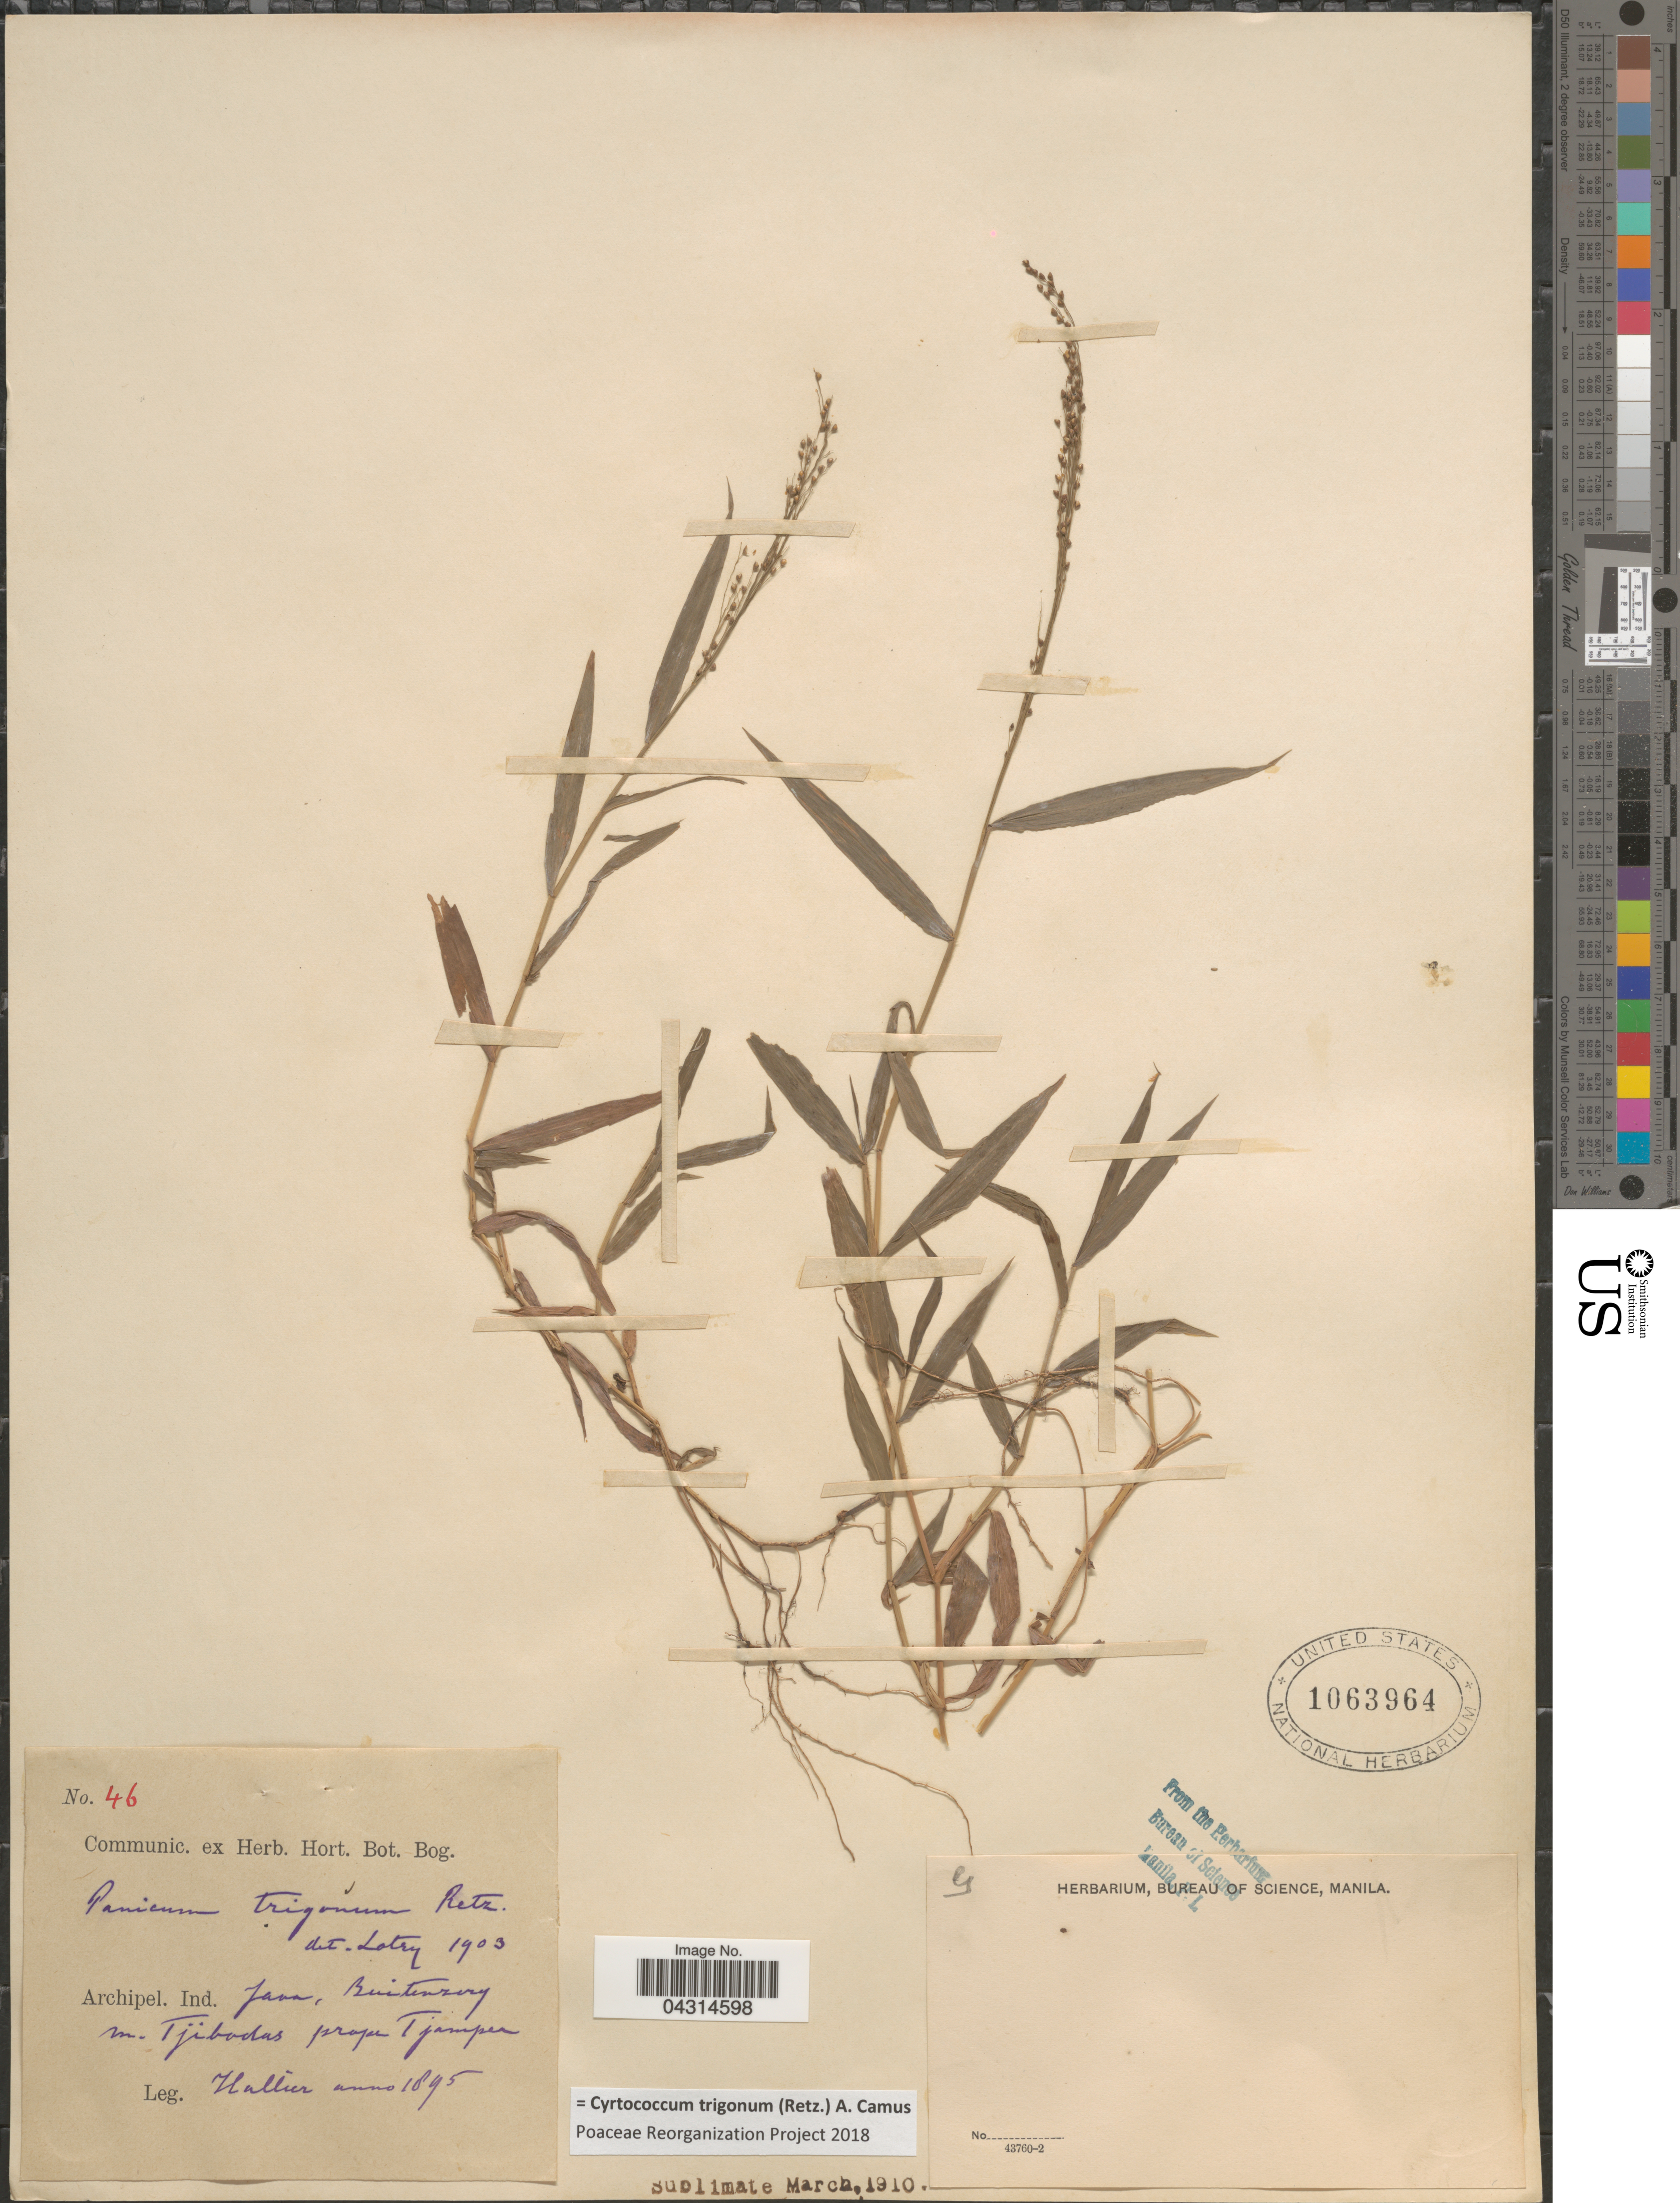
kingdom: Plantae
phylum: Tracheophyta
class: Liliopsida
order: Poales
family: Poaceae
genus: Cyrtococcum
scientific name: Cyrtococcum trigonum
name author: (Retz.) A. Camus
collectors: Hallier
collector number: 46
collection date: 1895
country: Indonesia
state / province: Java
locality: Archipel. Ind. Java, Buitenzorg in Tjibodas prope Tjamper.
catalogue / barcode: US 1063964